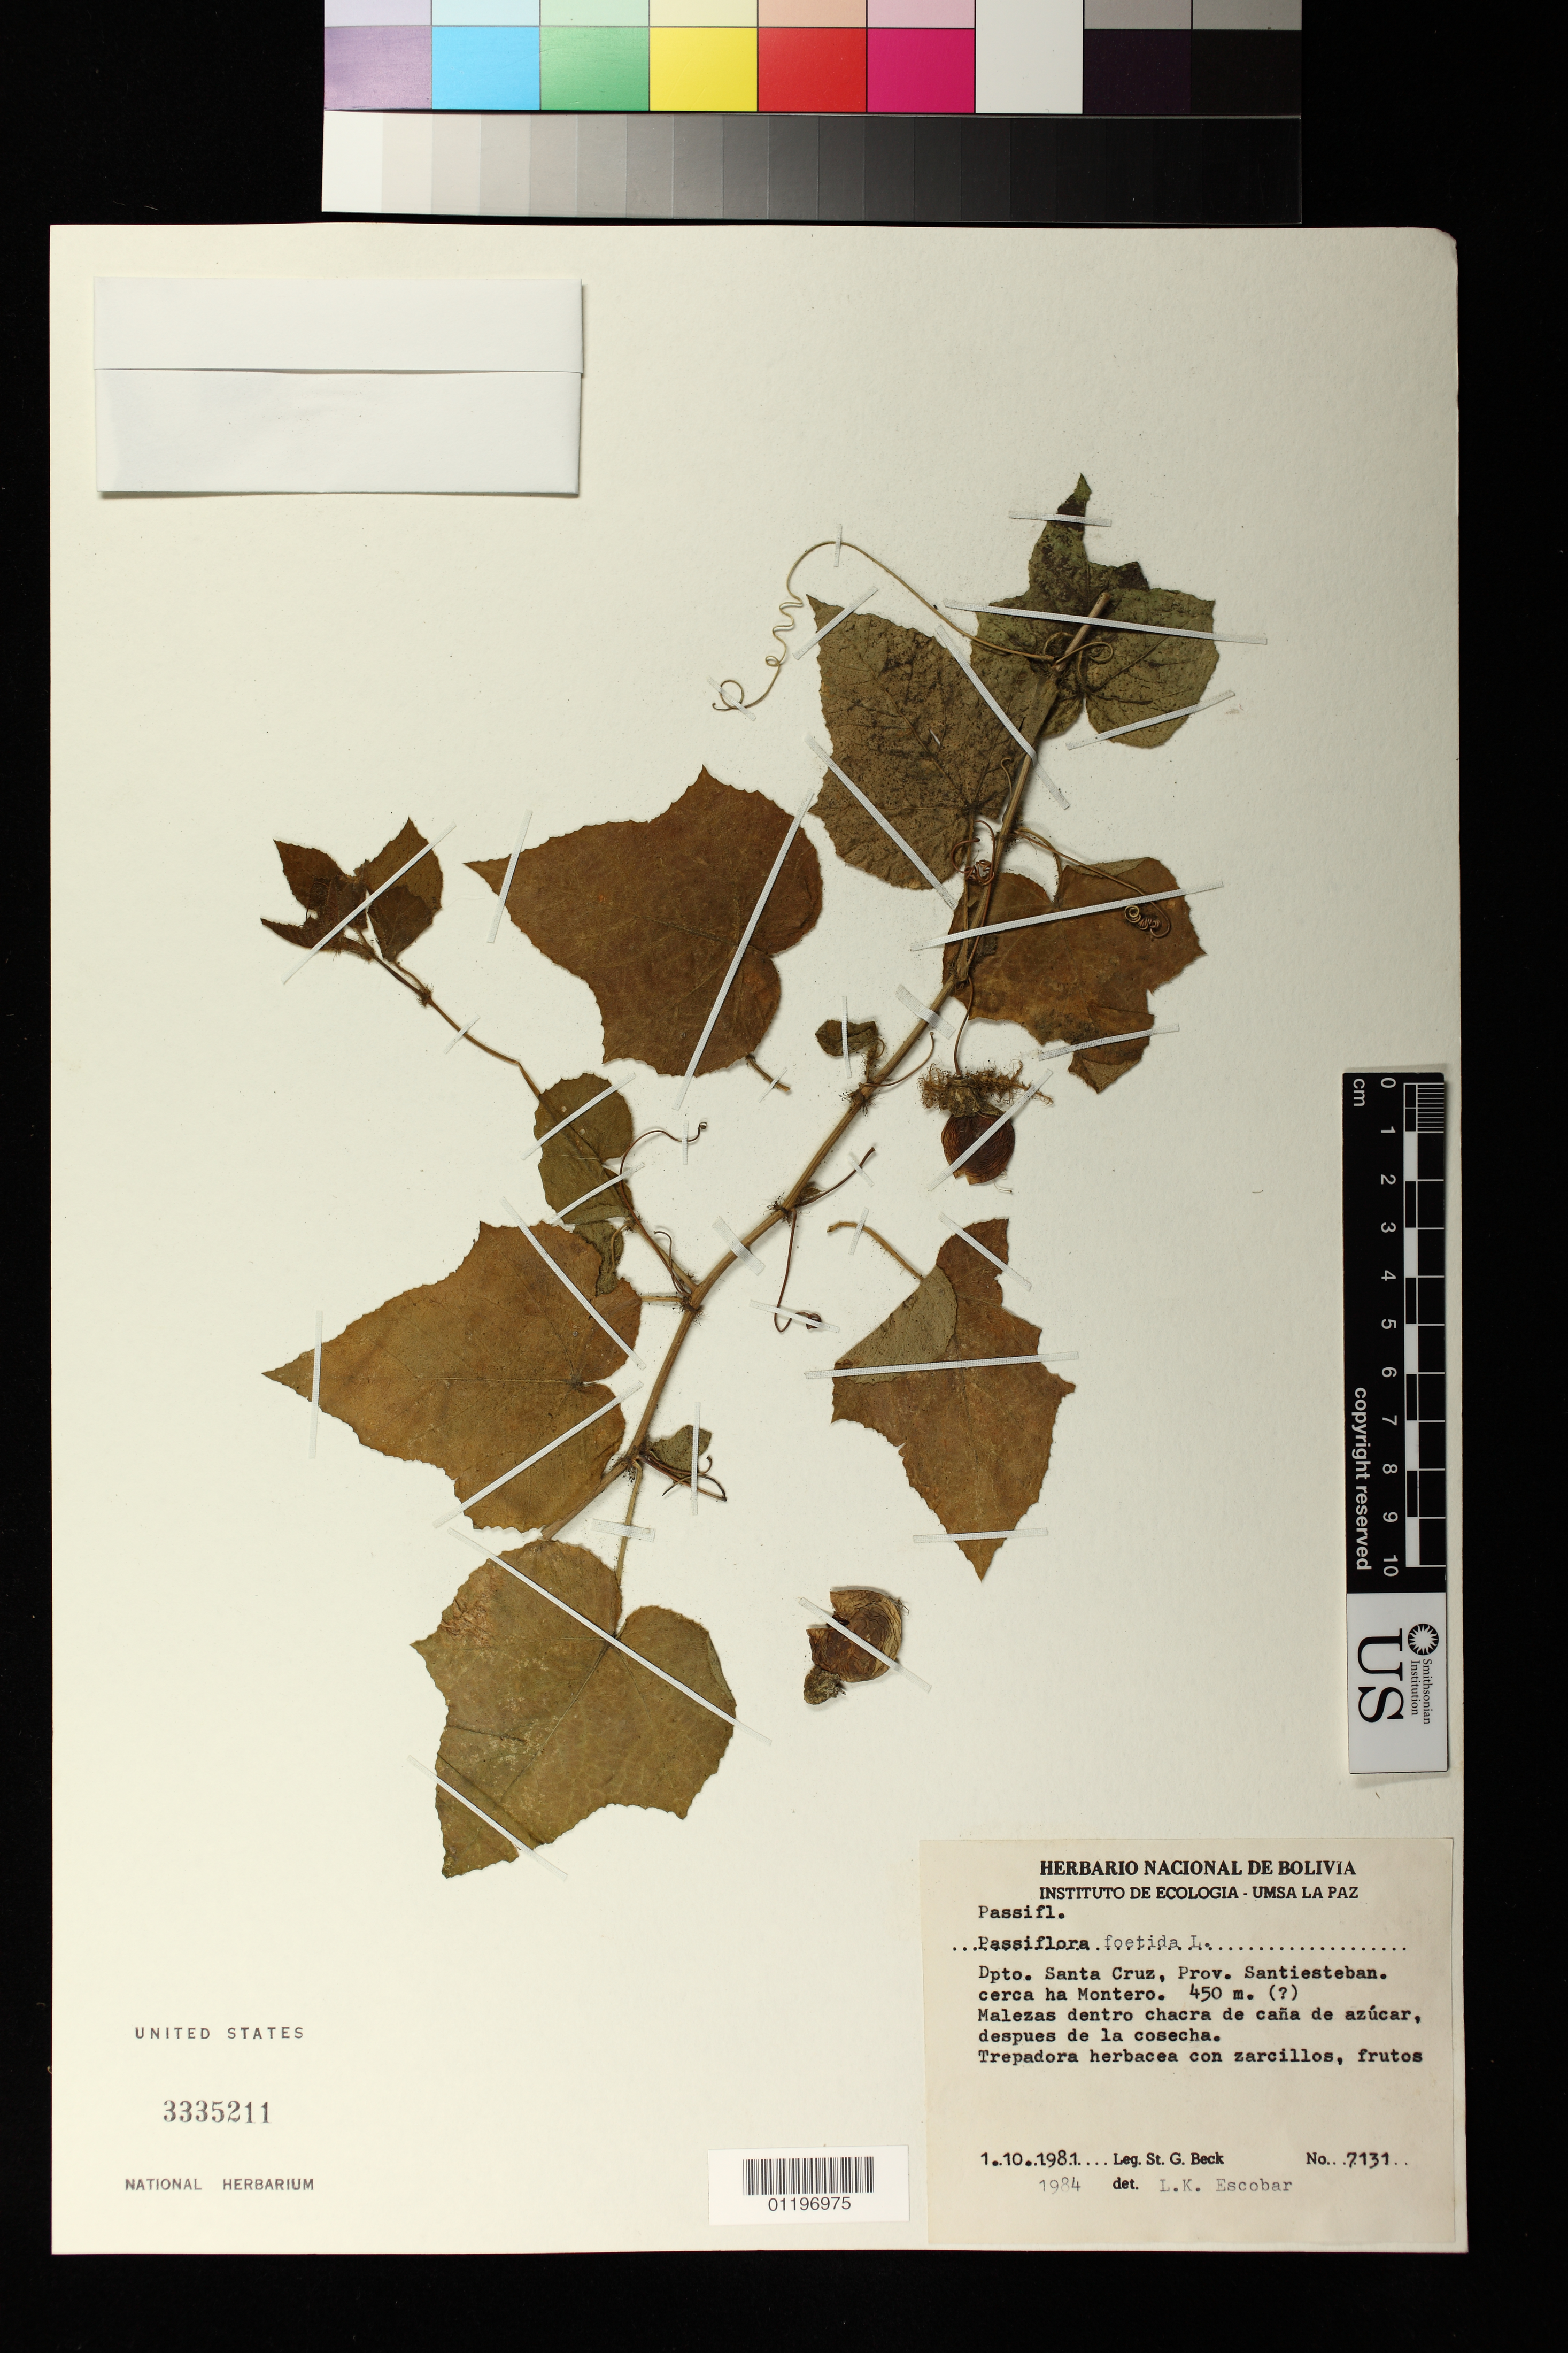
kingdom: Plantae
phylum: Tracheophyta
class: Magnoliopsida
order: Malpighiales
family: Passifloraceae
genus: Passiflora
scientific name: Passiflora foetida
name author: L.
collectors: S. G. Beck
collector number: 7131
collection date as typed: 10 Jan 1981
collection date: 1981-01-10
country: Bolivia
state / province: Santa Cruz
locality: Dpto. Santa Cruz, Prov. Santiesteban. cerca ha Montero.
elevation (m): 450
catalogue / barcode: US 3335211